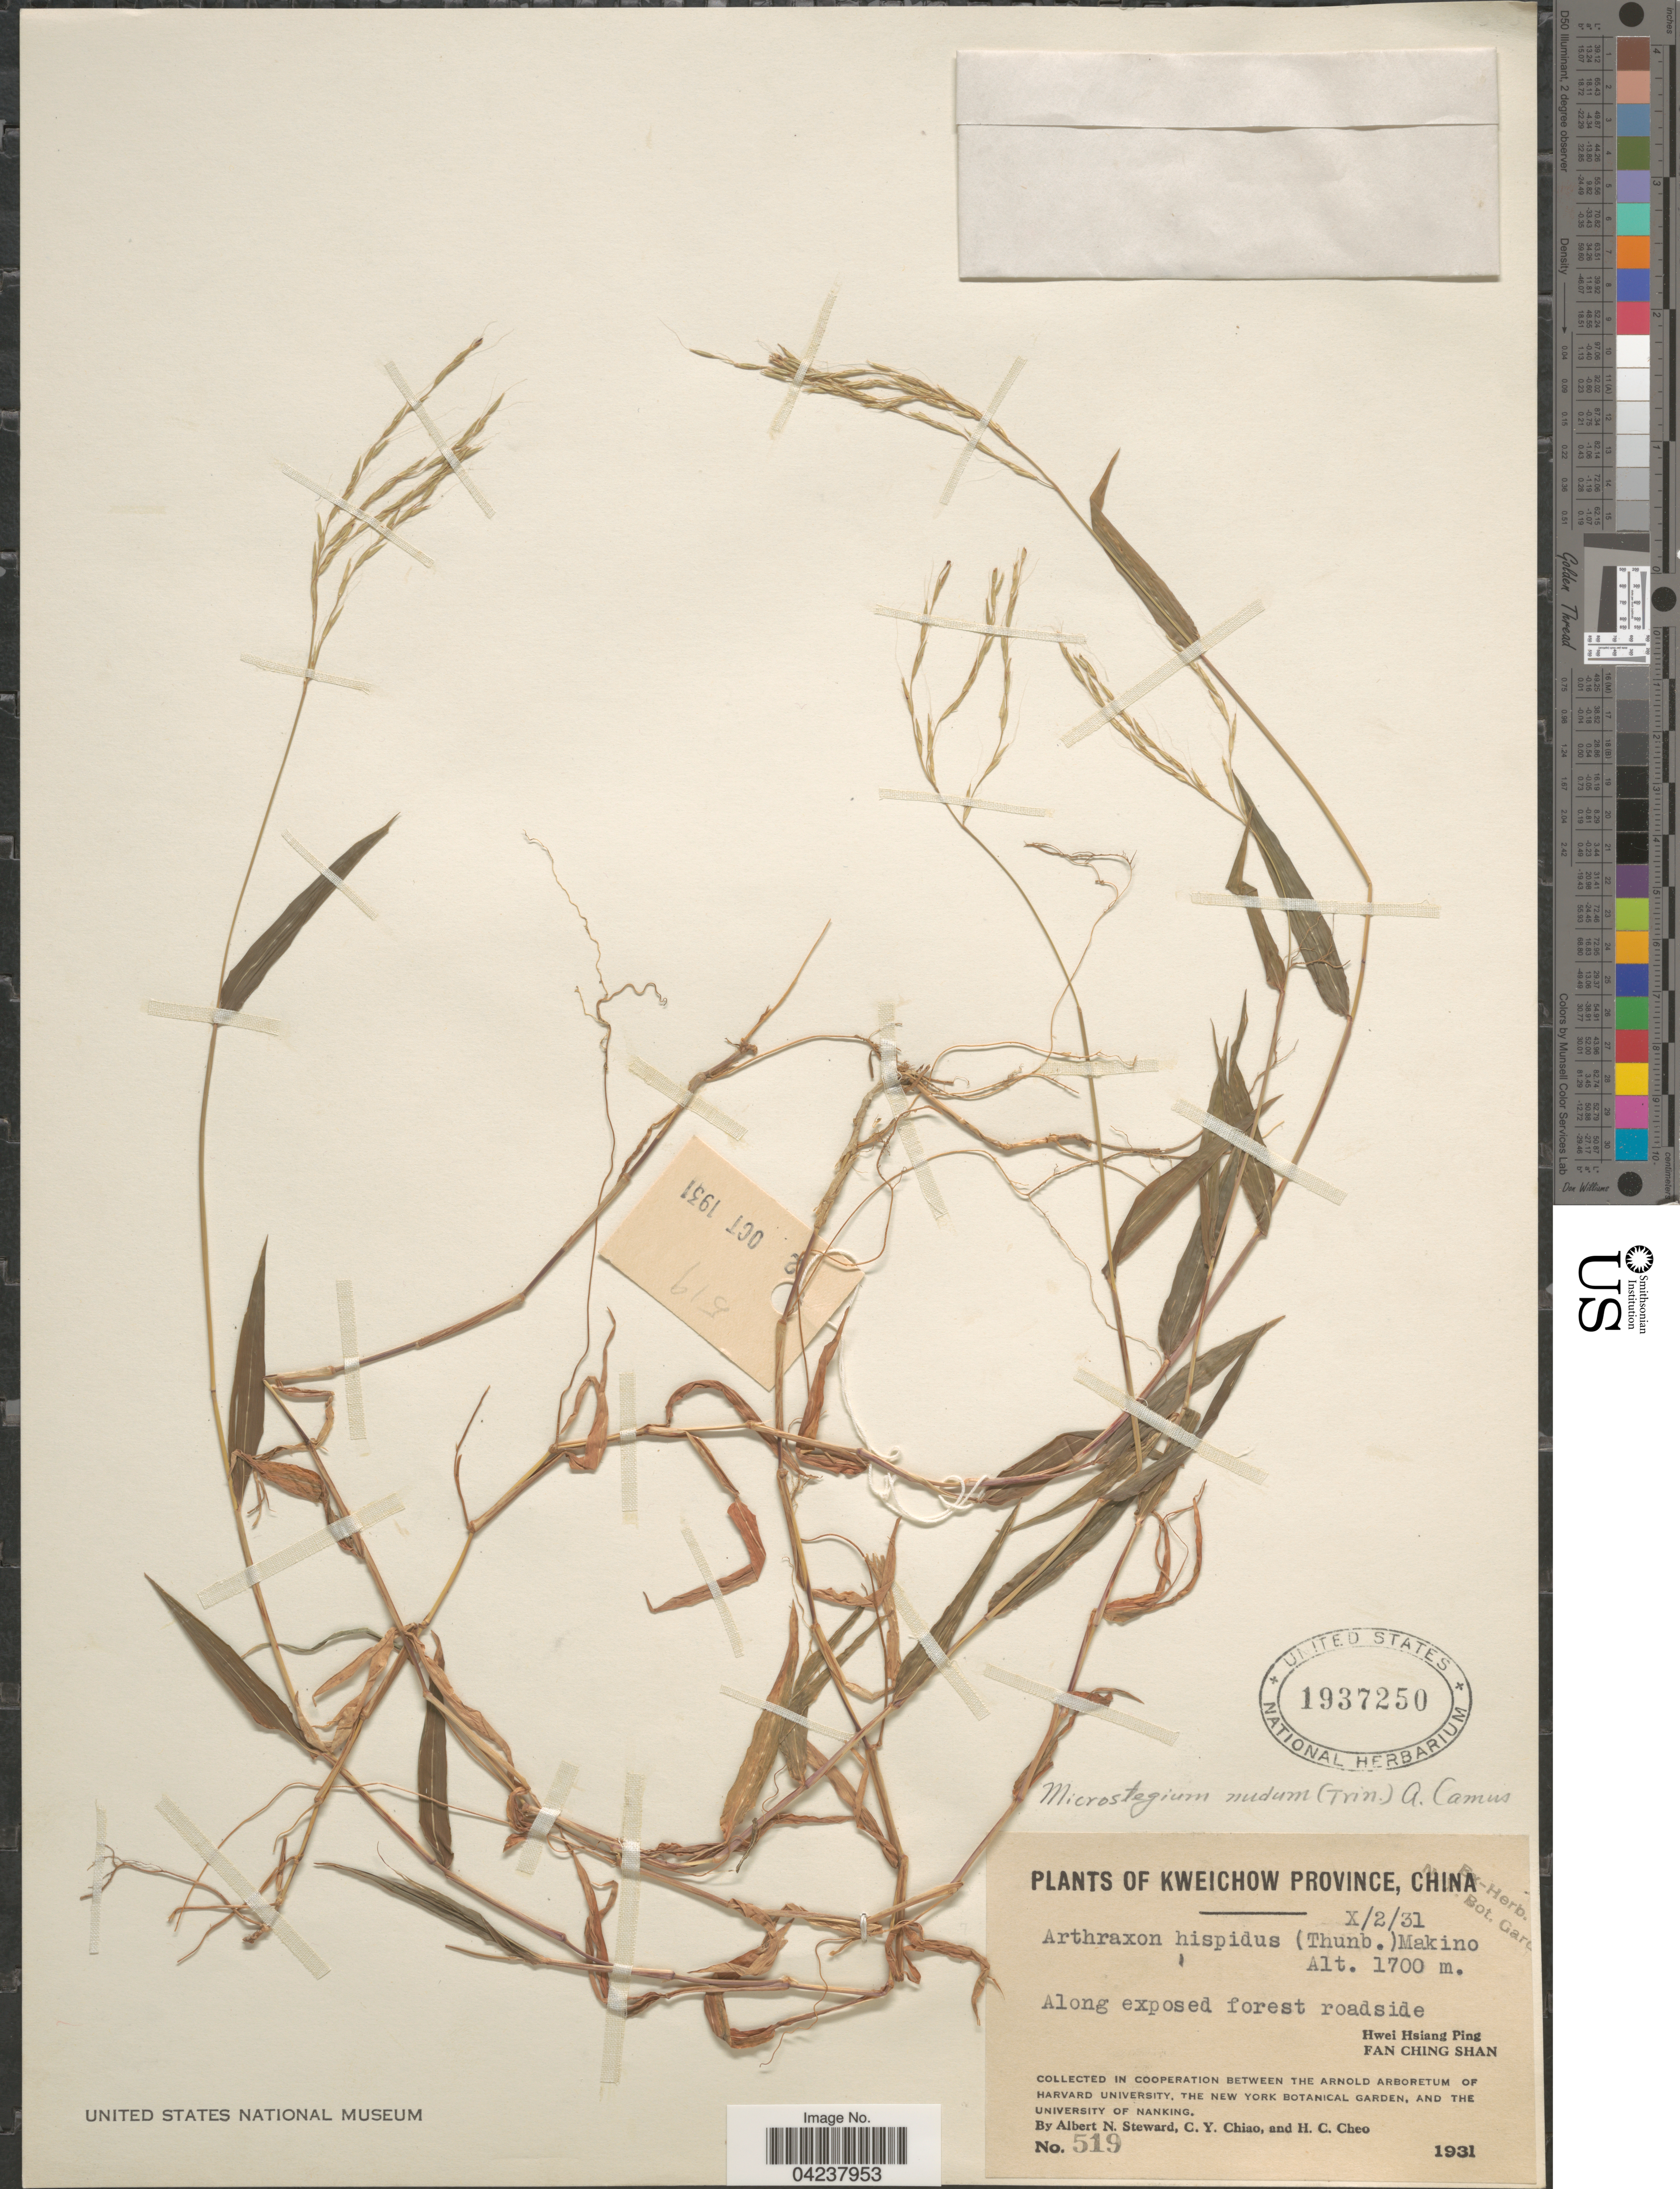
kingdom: Plantae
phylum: Tracheophyta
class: Liliopsida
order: Poales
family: Poaceae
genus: Microstegium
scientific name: Microstegium nudum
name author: (Trin.) A. Camus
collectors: A. N. Steward, C. Y. Chiao & H. Cheo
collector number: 519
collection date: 1931-10-02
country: China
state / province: Guizhou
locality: Kweichow Province. Hwei Hsiang Ping. Fan Ching Shan.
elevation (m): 1700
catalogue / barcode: US 1937250